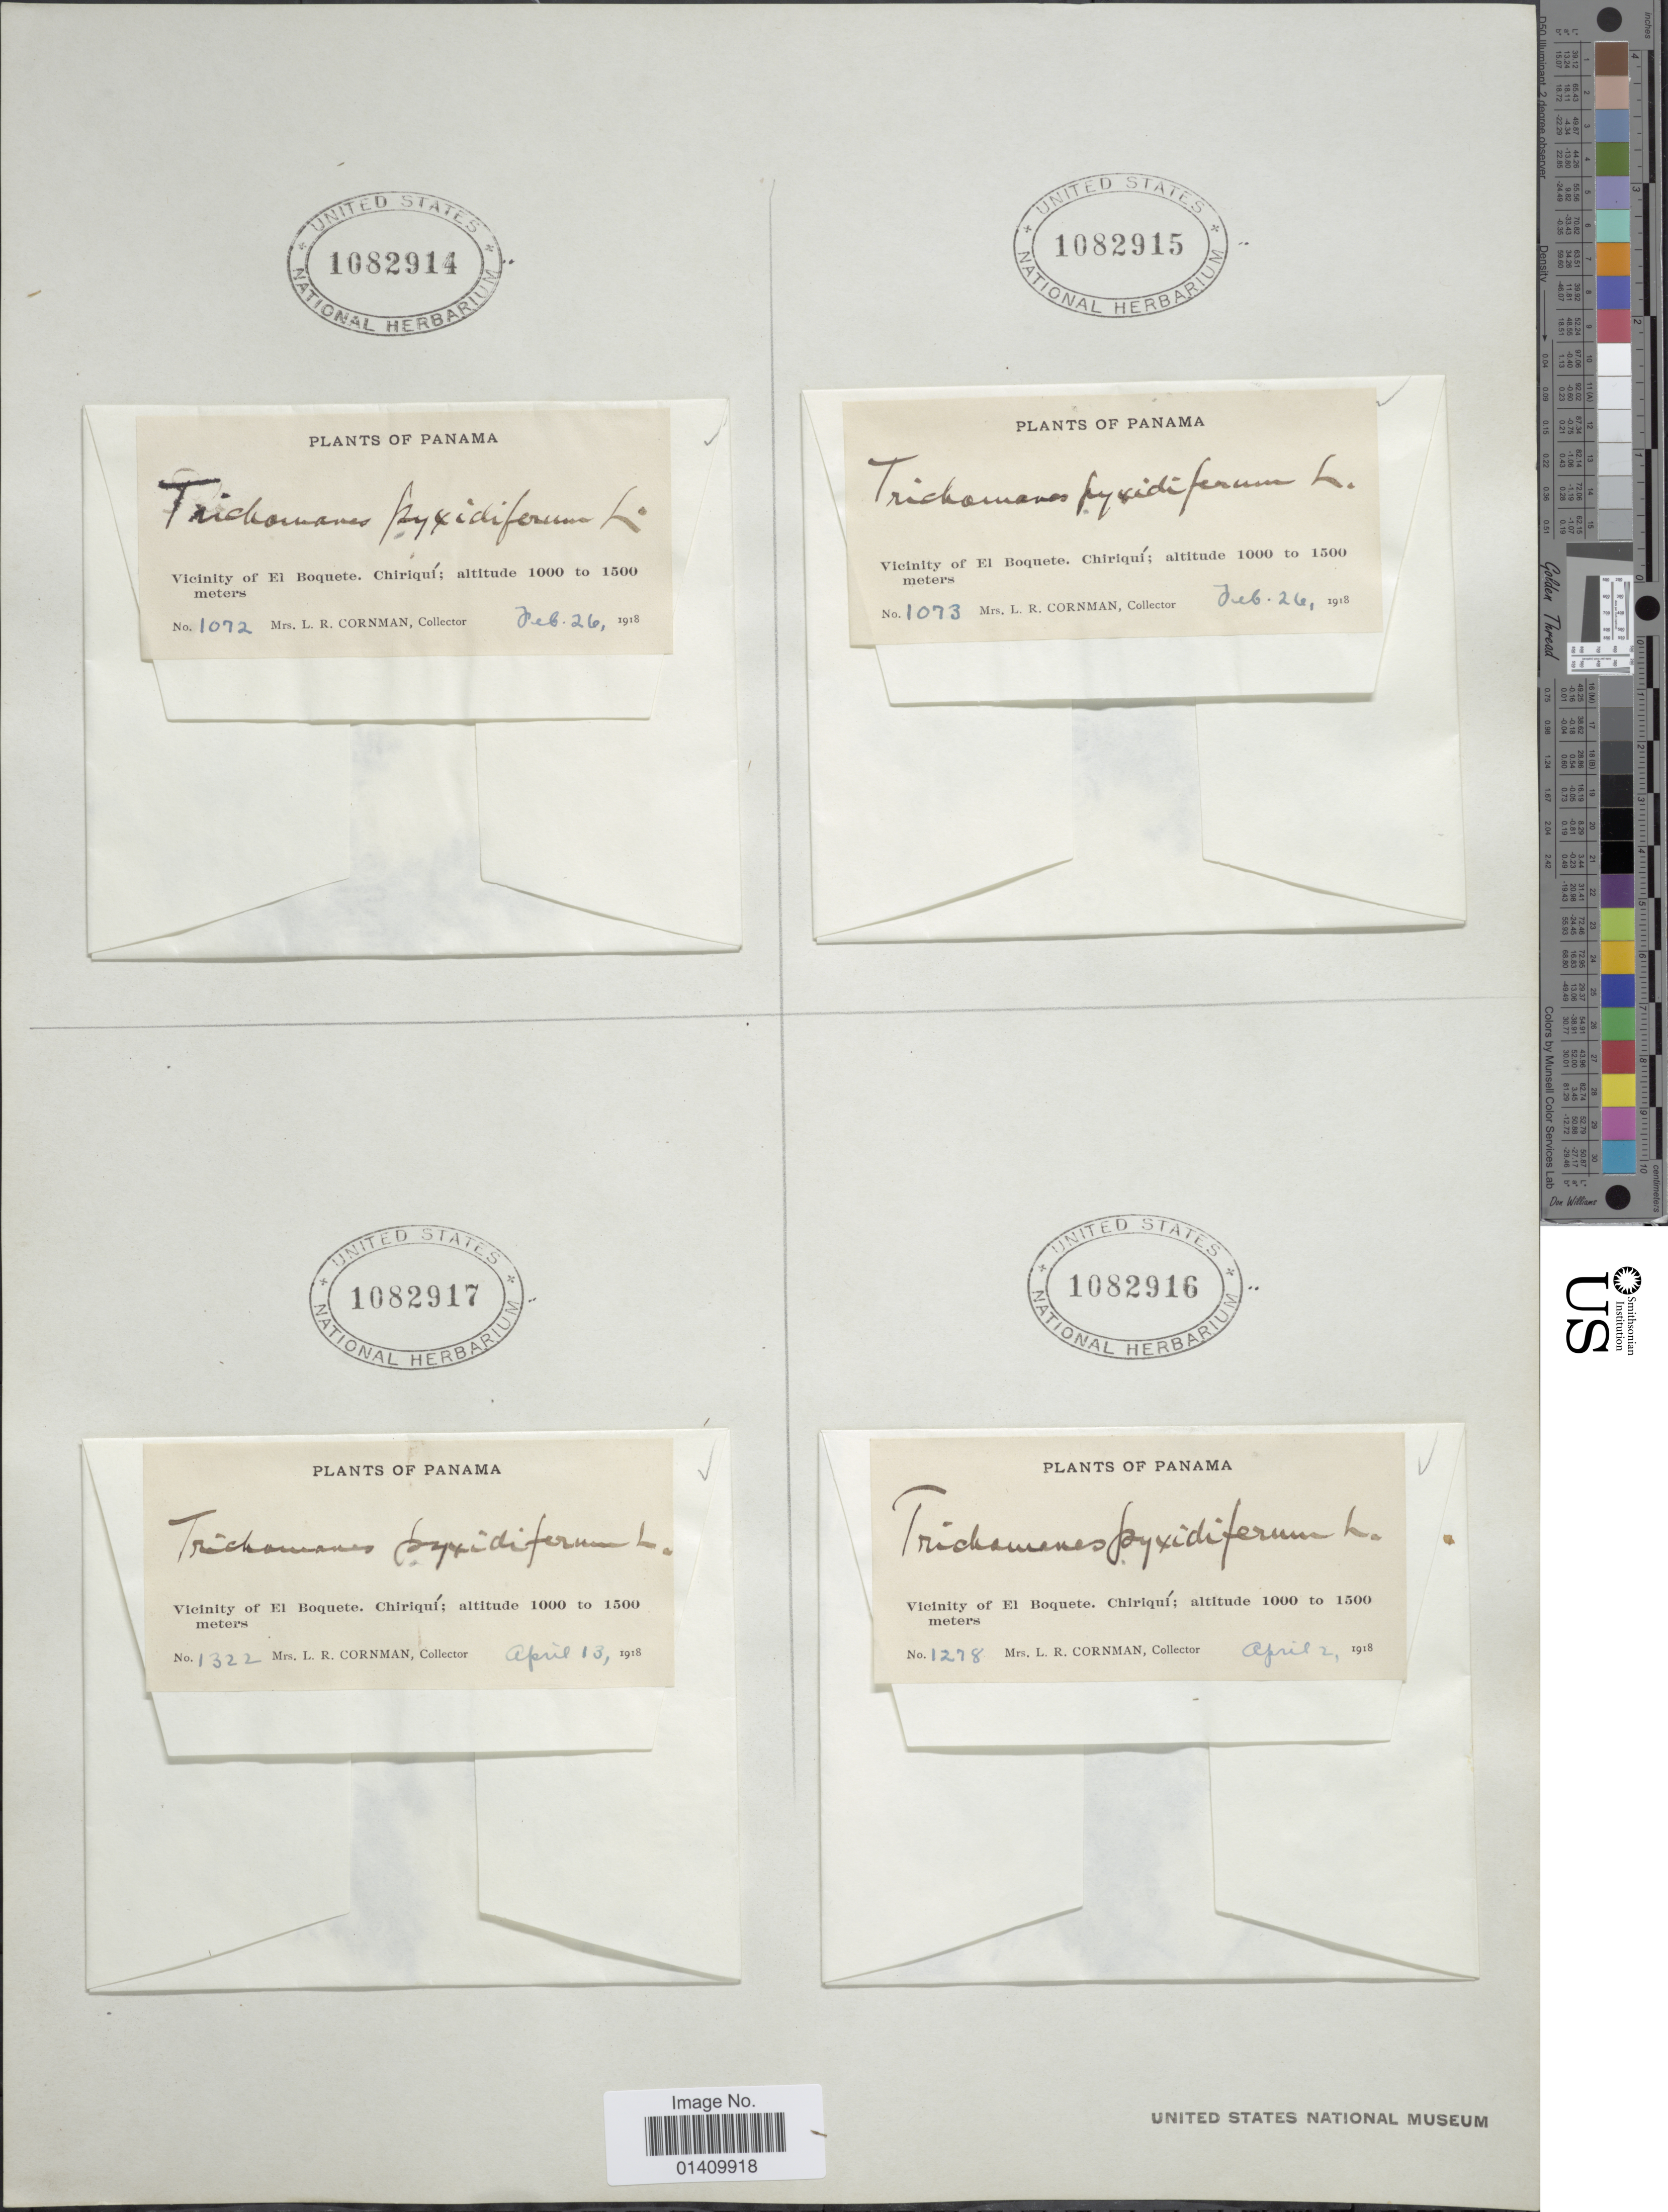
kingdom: Plantae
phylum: Tracheophyta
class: Polypodiopsida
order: Hymenophyllales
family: Hymenophyllaceae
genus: Polyphlebium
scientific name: Polyphlebium pyxidiferum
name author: (L.) Ebihara & Dubuisson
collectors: L. Cornman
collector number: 1073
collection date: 1918-02-26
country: Panama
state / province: Chiriqui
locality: Vicinity of El Boquete Chiriqui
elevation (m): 1000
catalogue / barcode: US 1082915-2